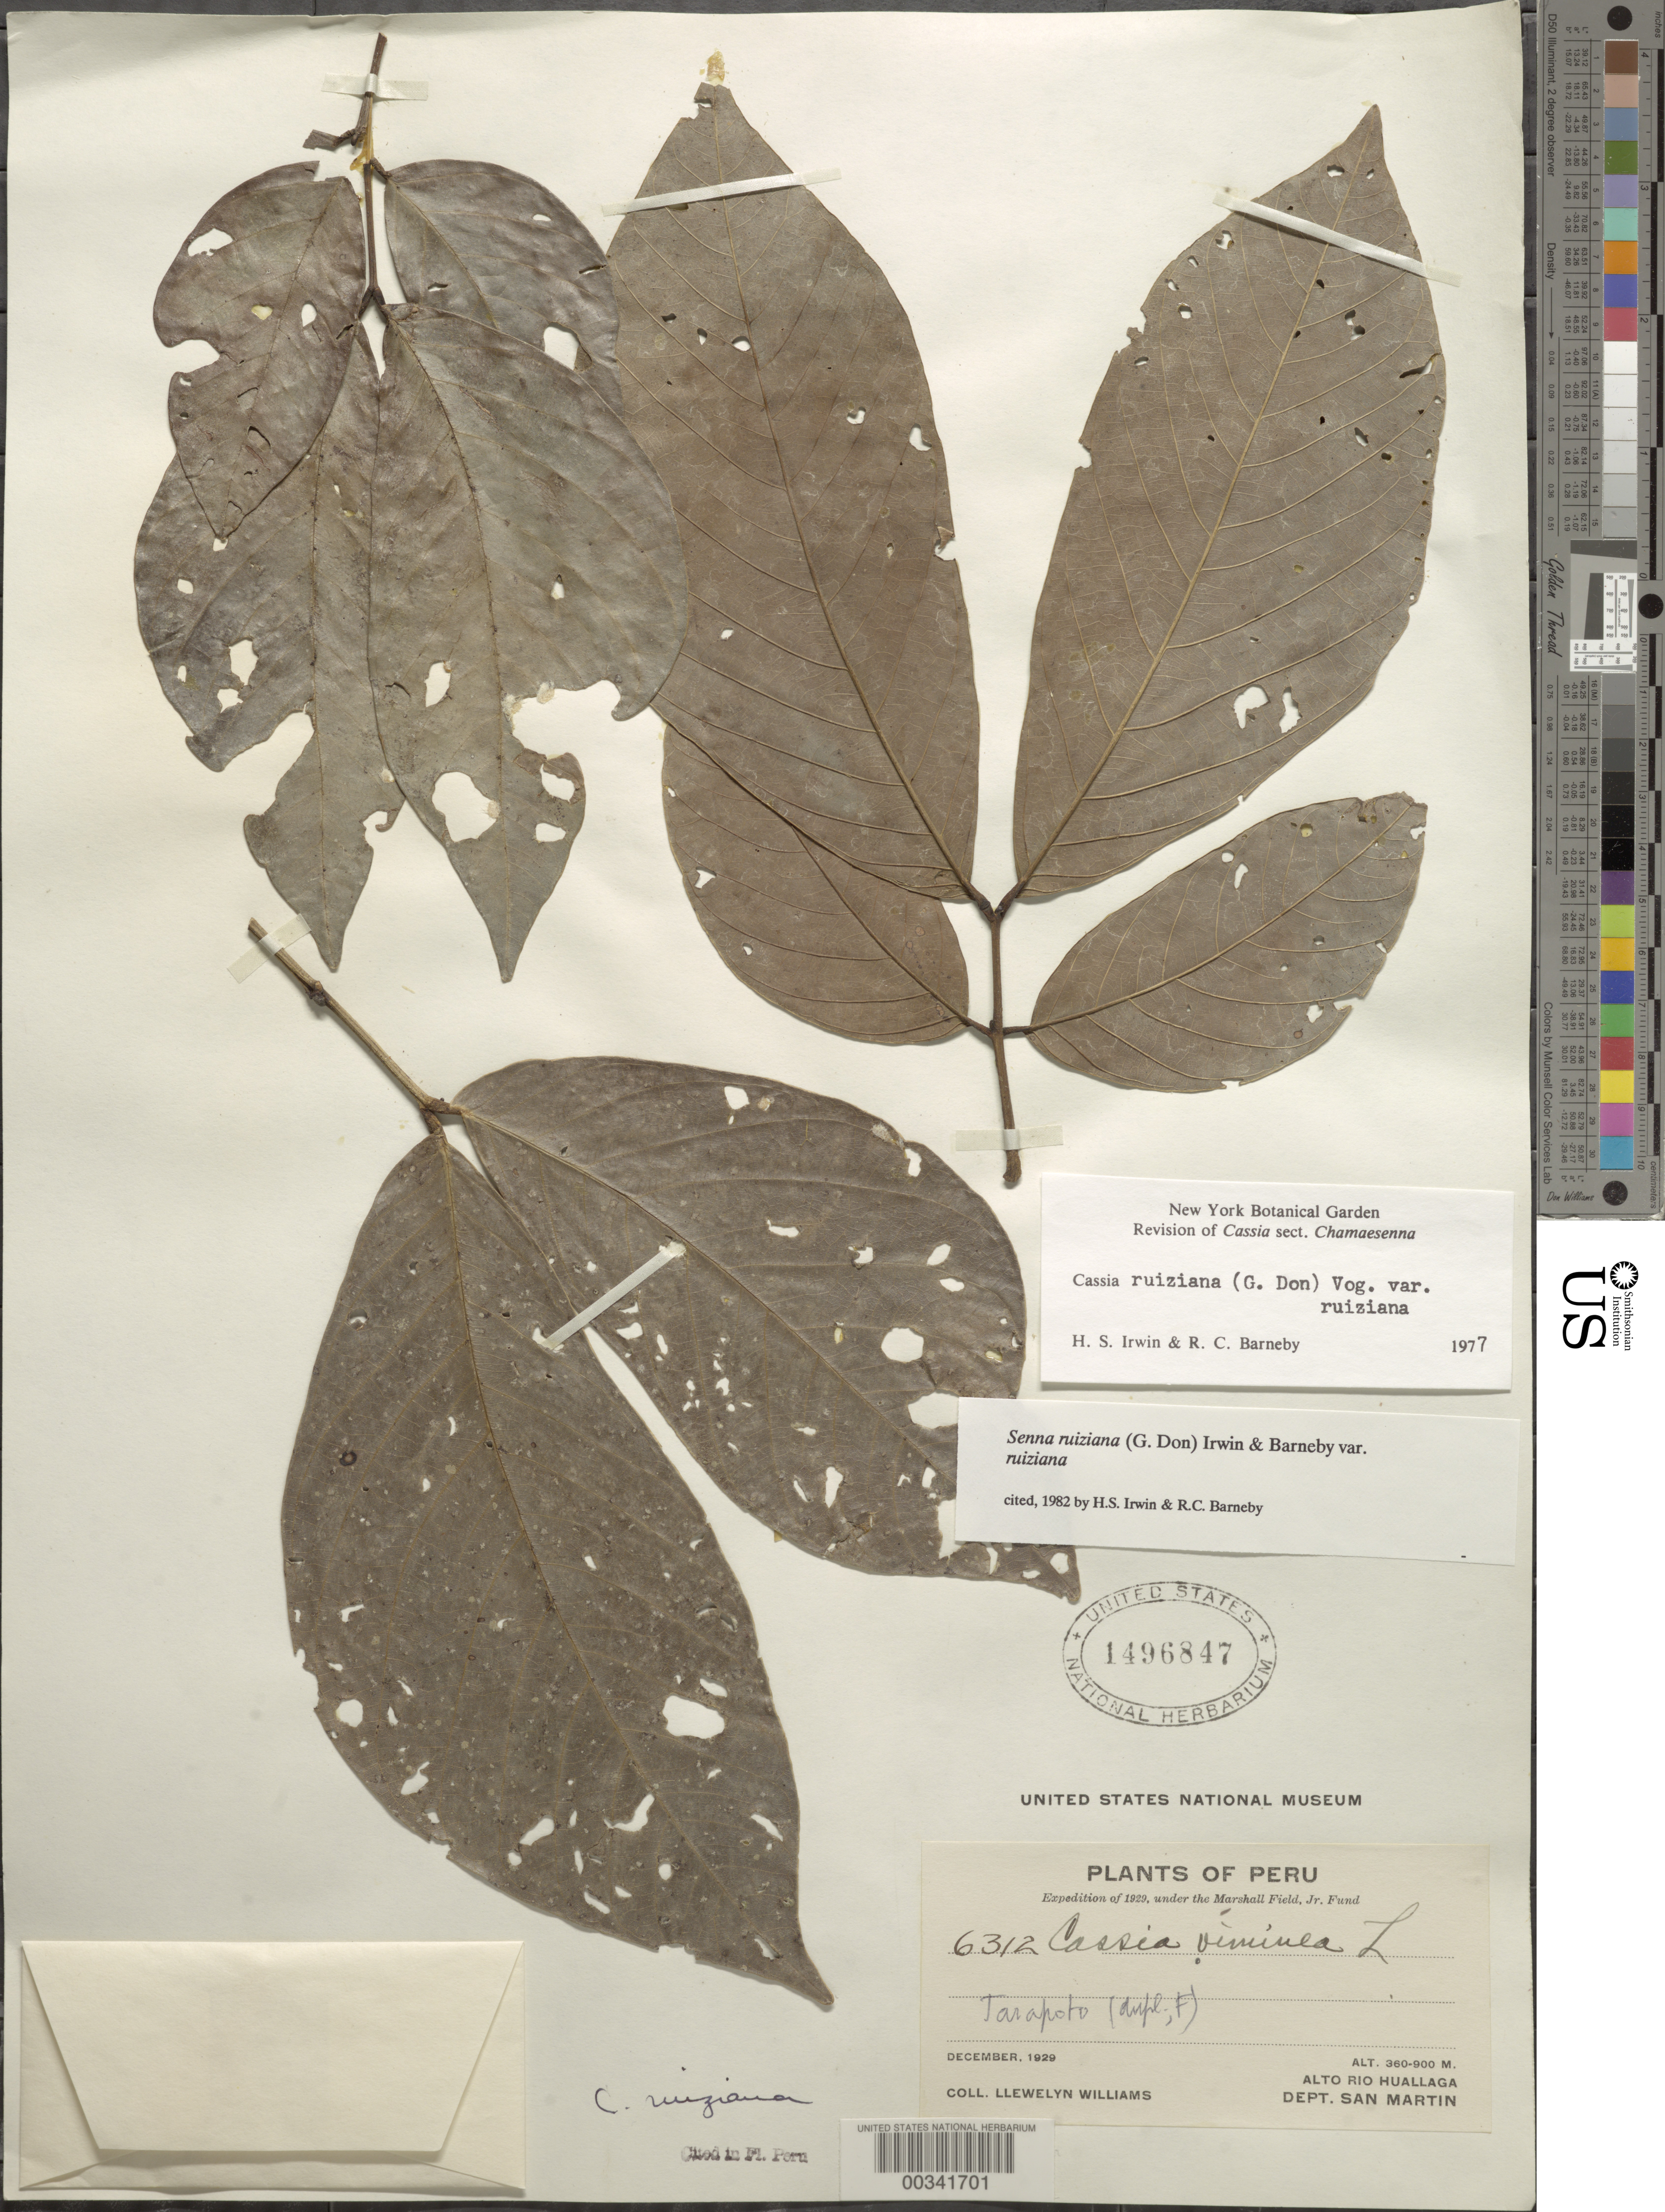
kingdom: Plantae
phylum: Tracheophyta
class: Magnoliopsida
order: Fabales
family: Fabaceae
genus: Senna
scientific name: Senna ruiziana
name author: (G. Don) H.S. Irwin & Barneby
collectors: Ll. Williams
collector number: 6312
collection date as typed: Dec 1929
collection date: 1929-12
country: Peru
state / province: San Martín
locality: Alto Rio Huallaga; Tarapoto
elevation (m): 360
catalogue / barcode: US 1496847